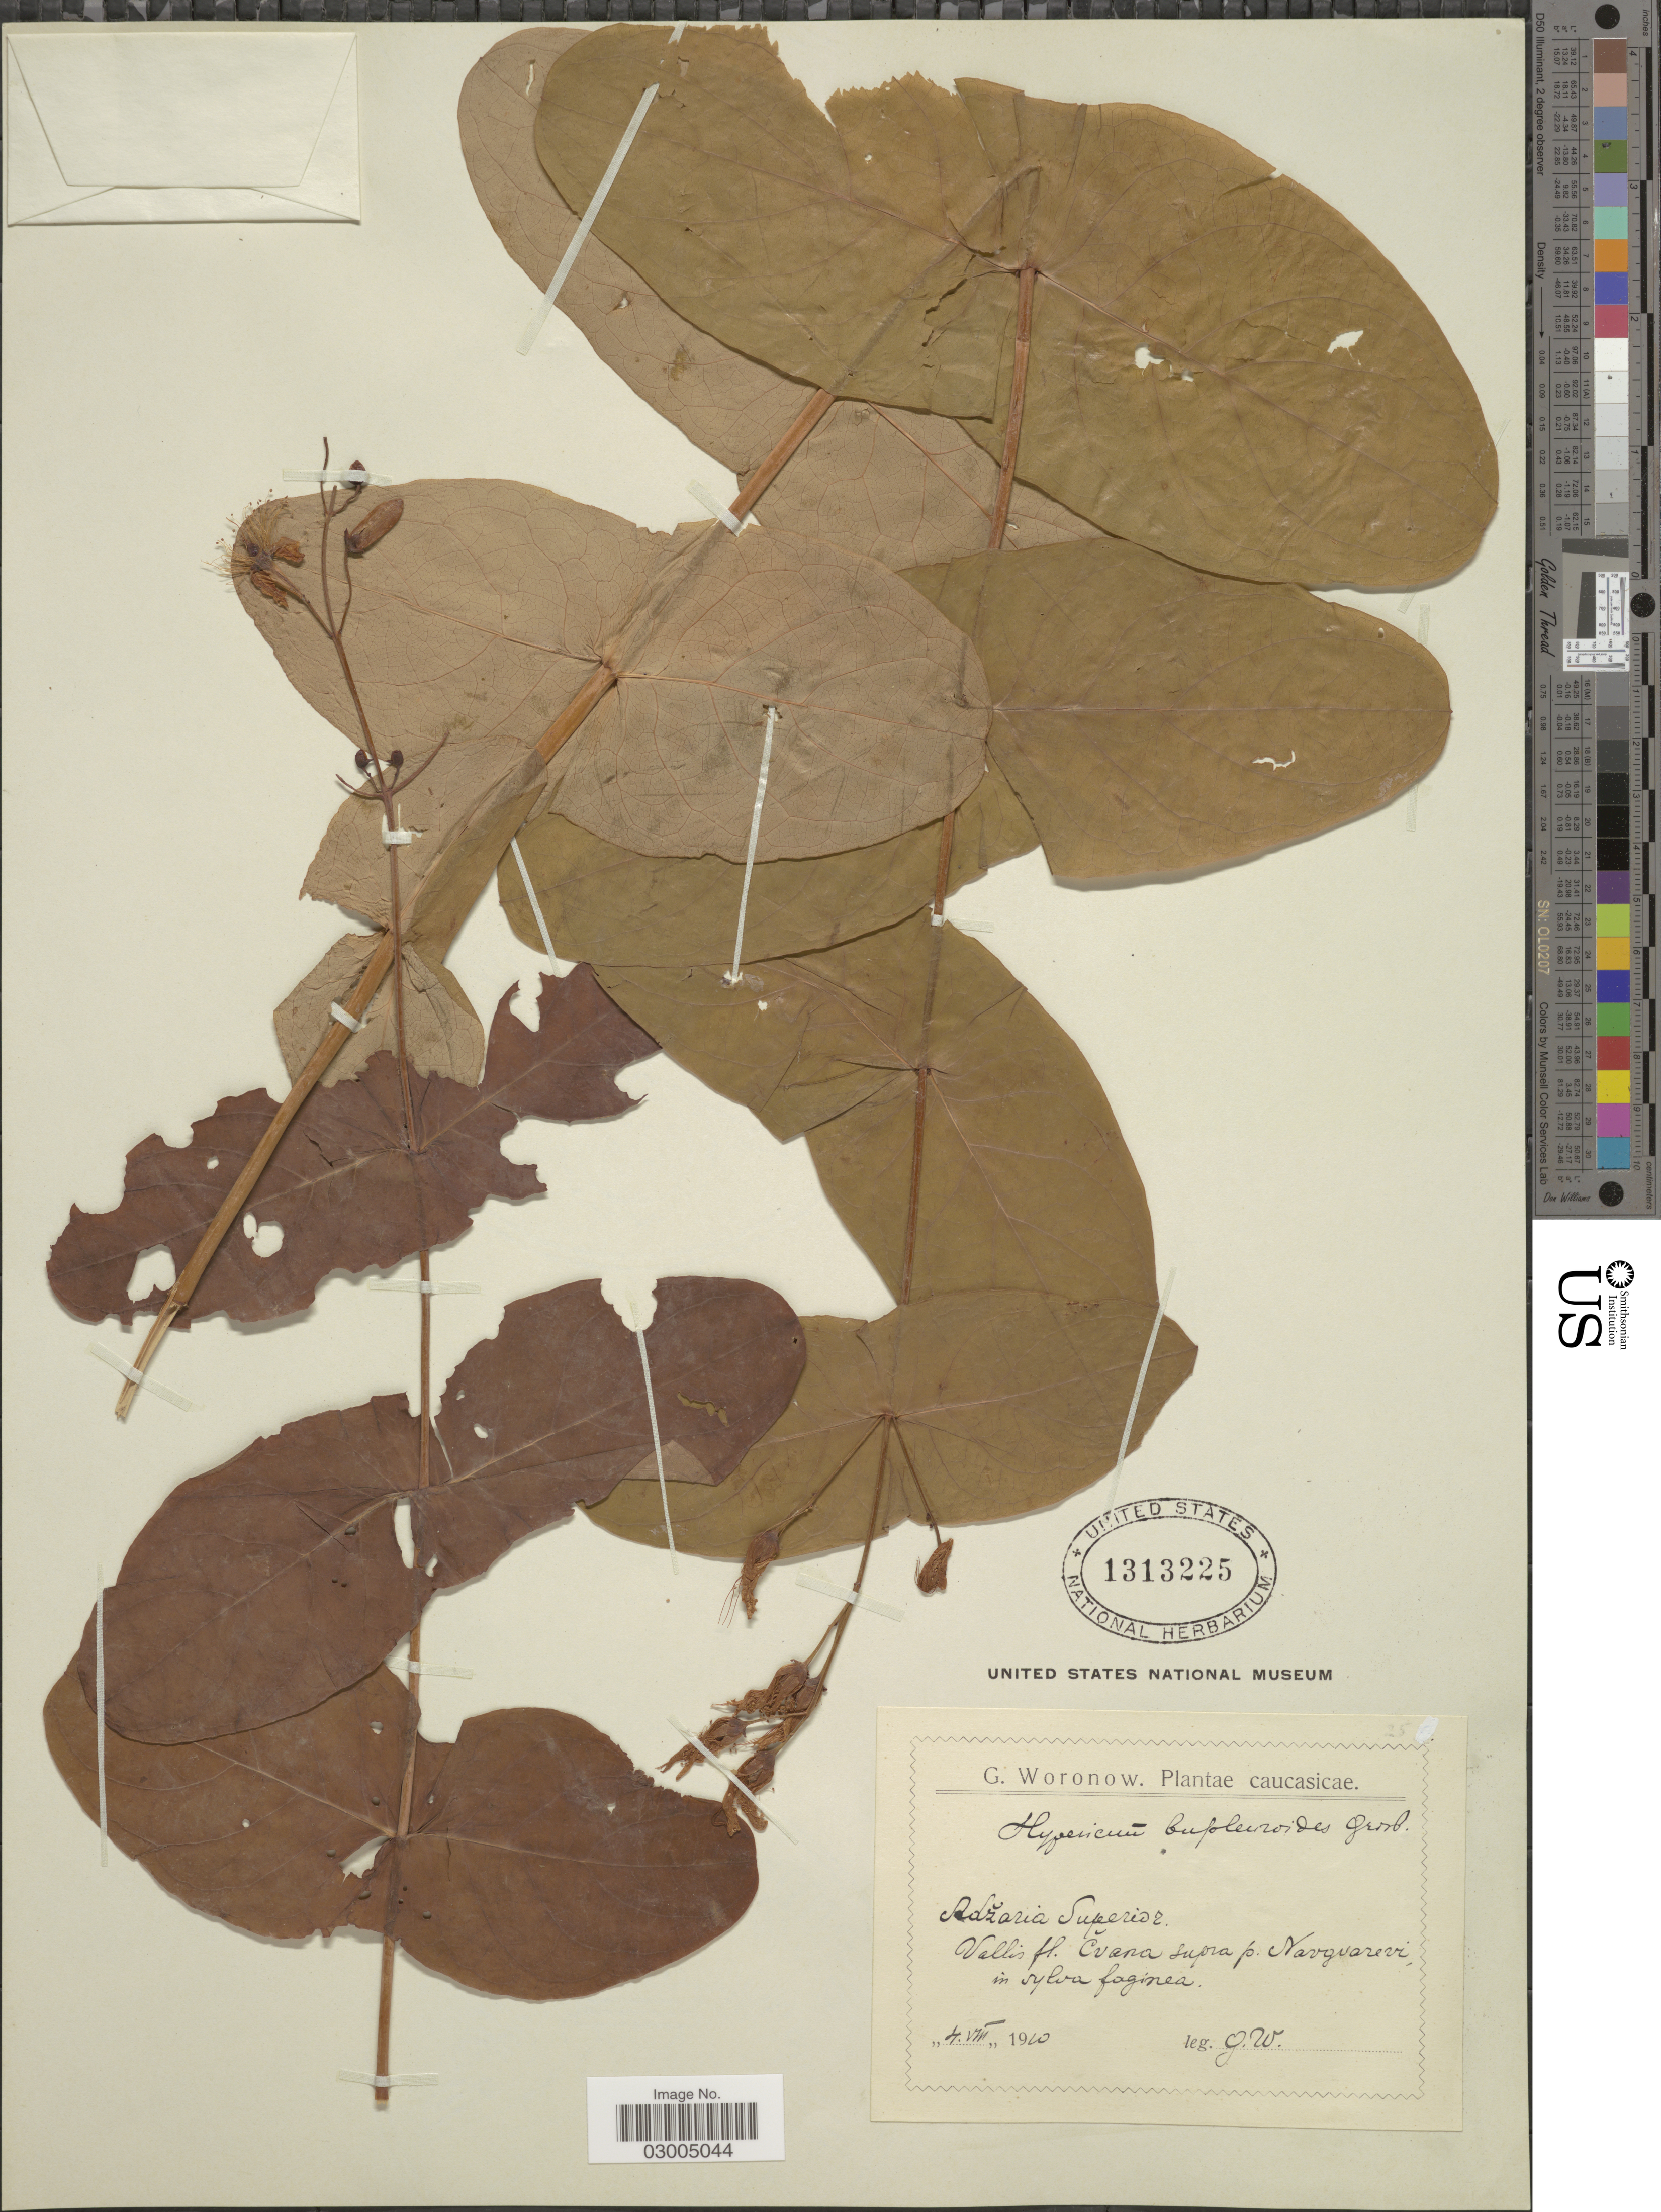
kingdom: Plantae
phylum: Tracheophyta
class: Magnoliopsida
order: Malpighiales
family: Hypericaceae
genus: Hypericum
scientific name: Hypericum bupleuroides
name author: Griseb.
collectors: G. Woronow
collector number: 25?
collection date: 1920-08-04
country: Georgia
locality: Caucaiscae. Adzaria Superior. allis fl. Cuana supra p. Navguarevi, in sylva faginea. [unsure placement] [interpreted]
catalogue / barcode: US 1313225